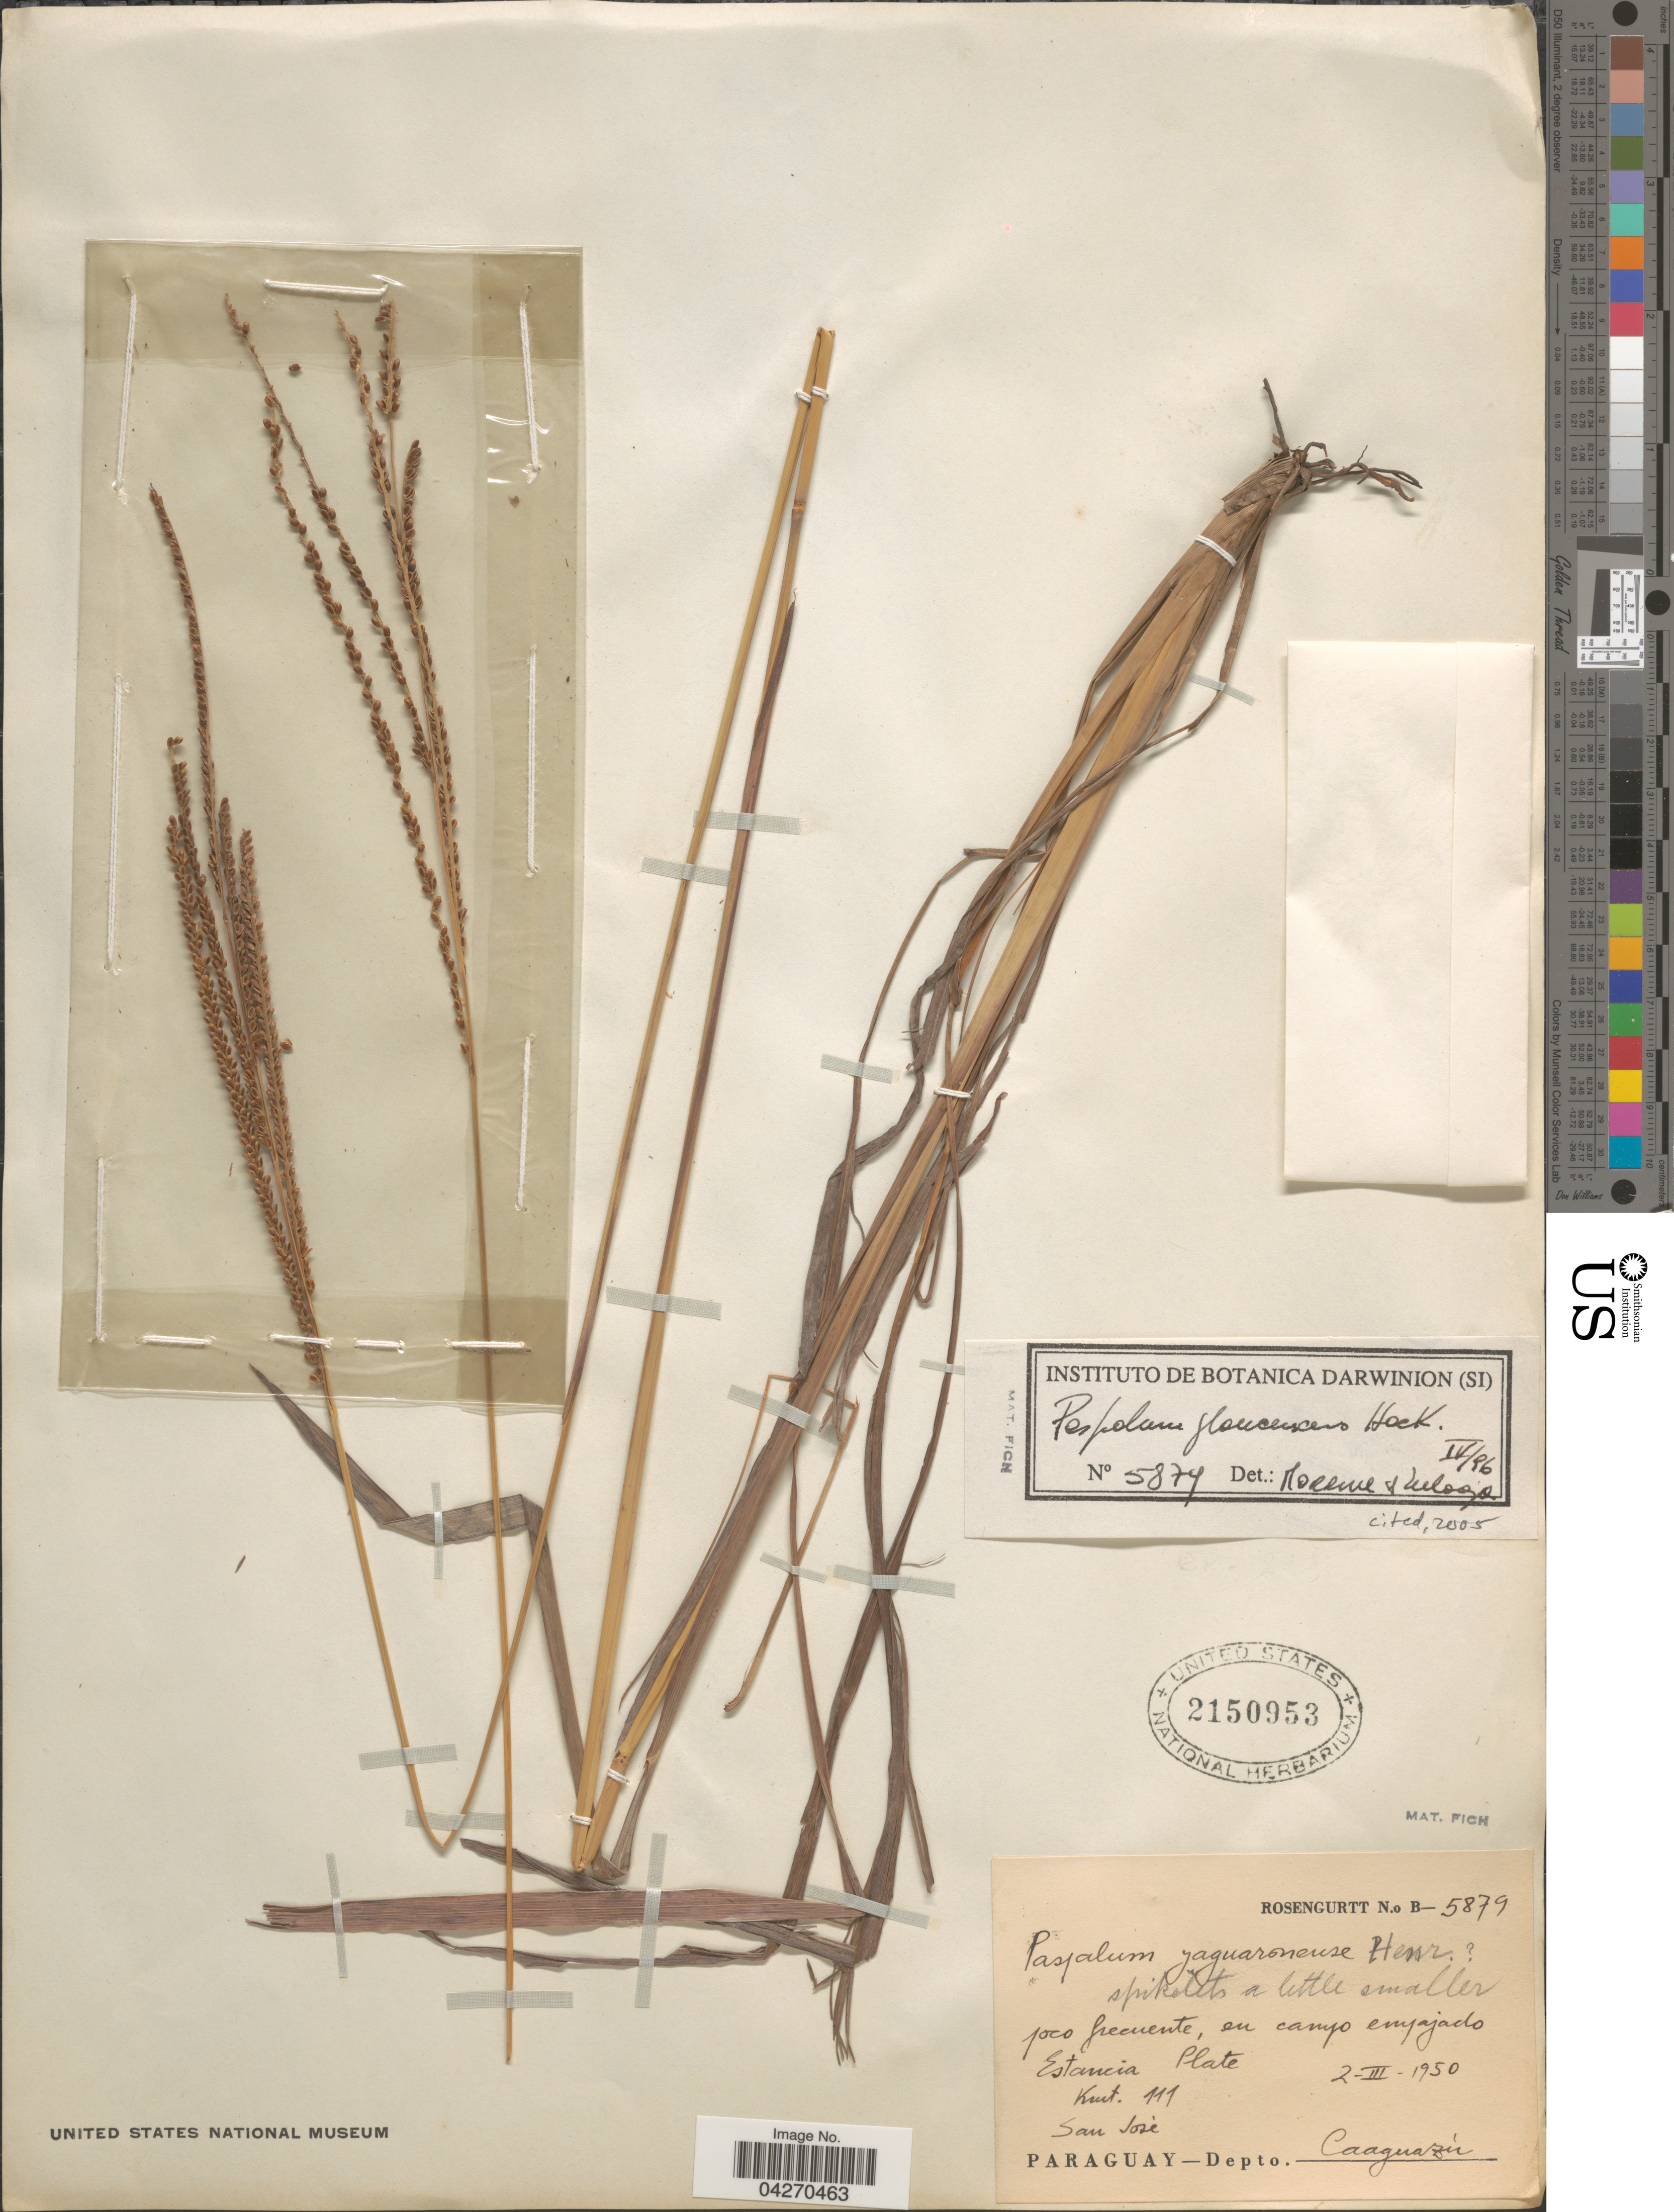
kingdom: Plantae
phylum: Tracheophyta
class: Liliopsida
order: Poales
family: Poaceae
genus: Paspalum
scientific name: Paspalum glaucescens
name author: Hack.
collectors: Rosengurtt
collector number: B-5879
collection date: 1950-03-02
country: Paraguay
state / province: Caaguazu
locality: En campo empajado. Estancia Plate. Kmt. 111. San José. Depto. Caaguazú.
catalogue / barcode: US 2150953